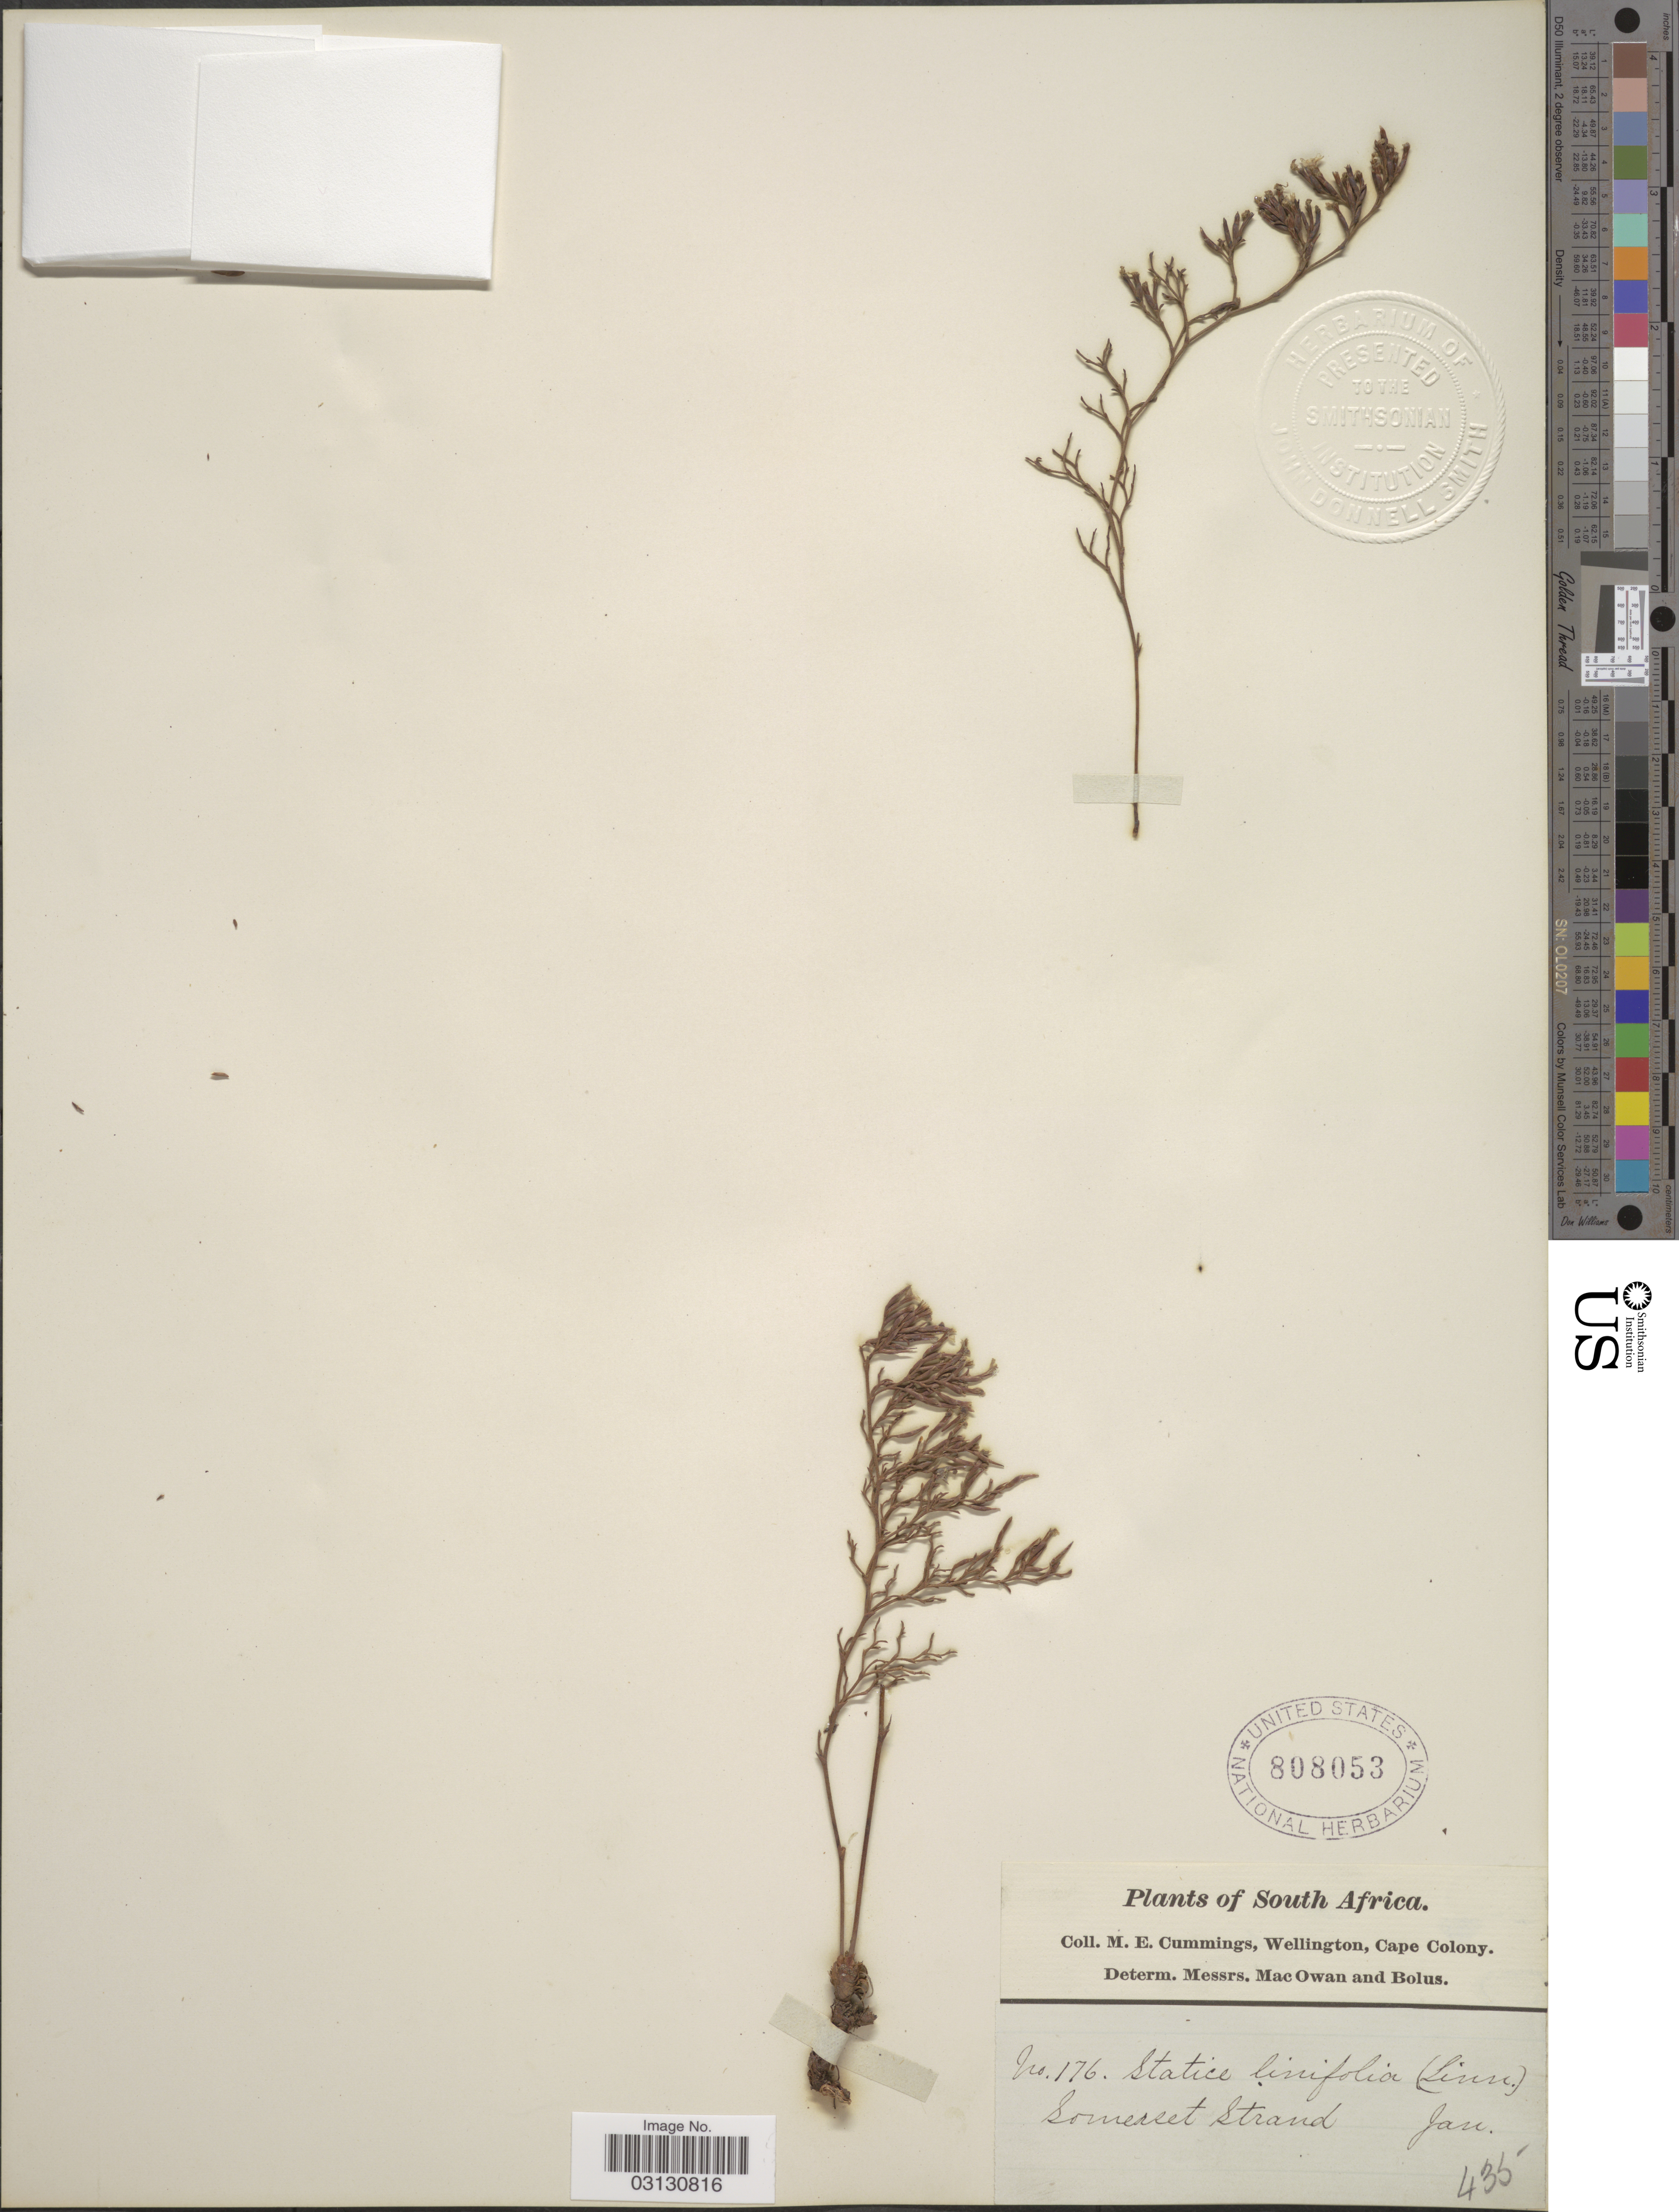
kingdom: Plantae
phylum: Tracheophyta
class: Magnoliopsida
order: Caryophyllales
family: Plumbaginaceae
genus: Limonium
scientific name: Limonium linifolium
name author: (L. f.) Kuntze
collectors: M. E. Cummings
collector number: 176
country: South Africa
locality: Somerset Strand.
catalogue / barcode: US 808053